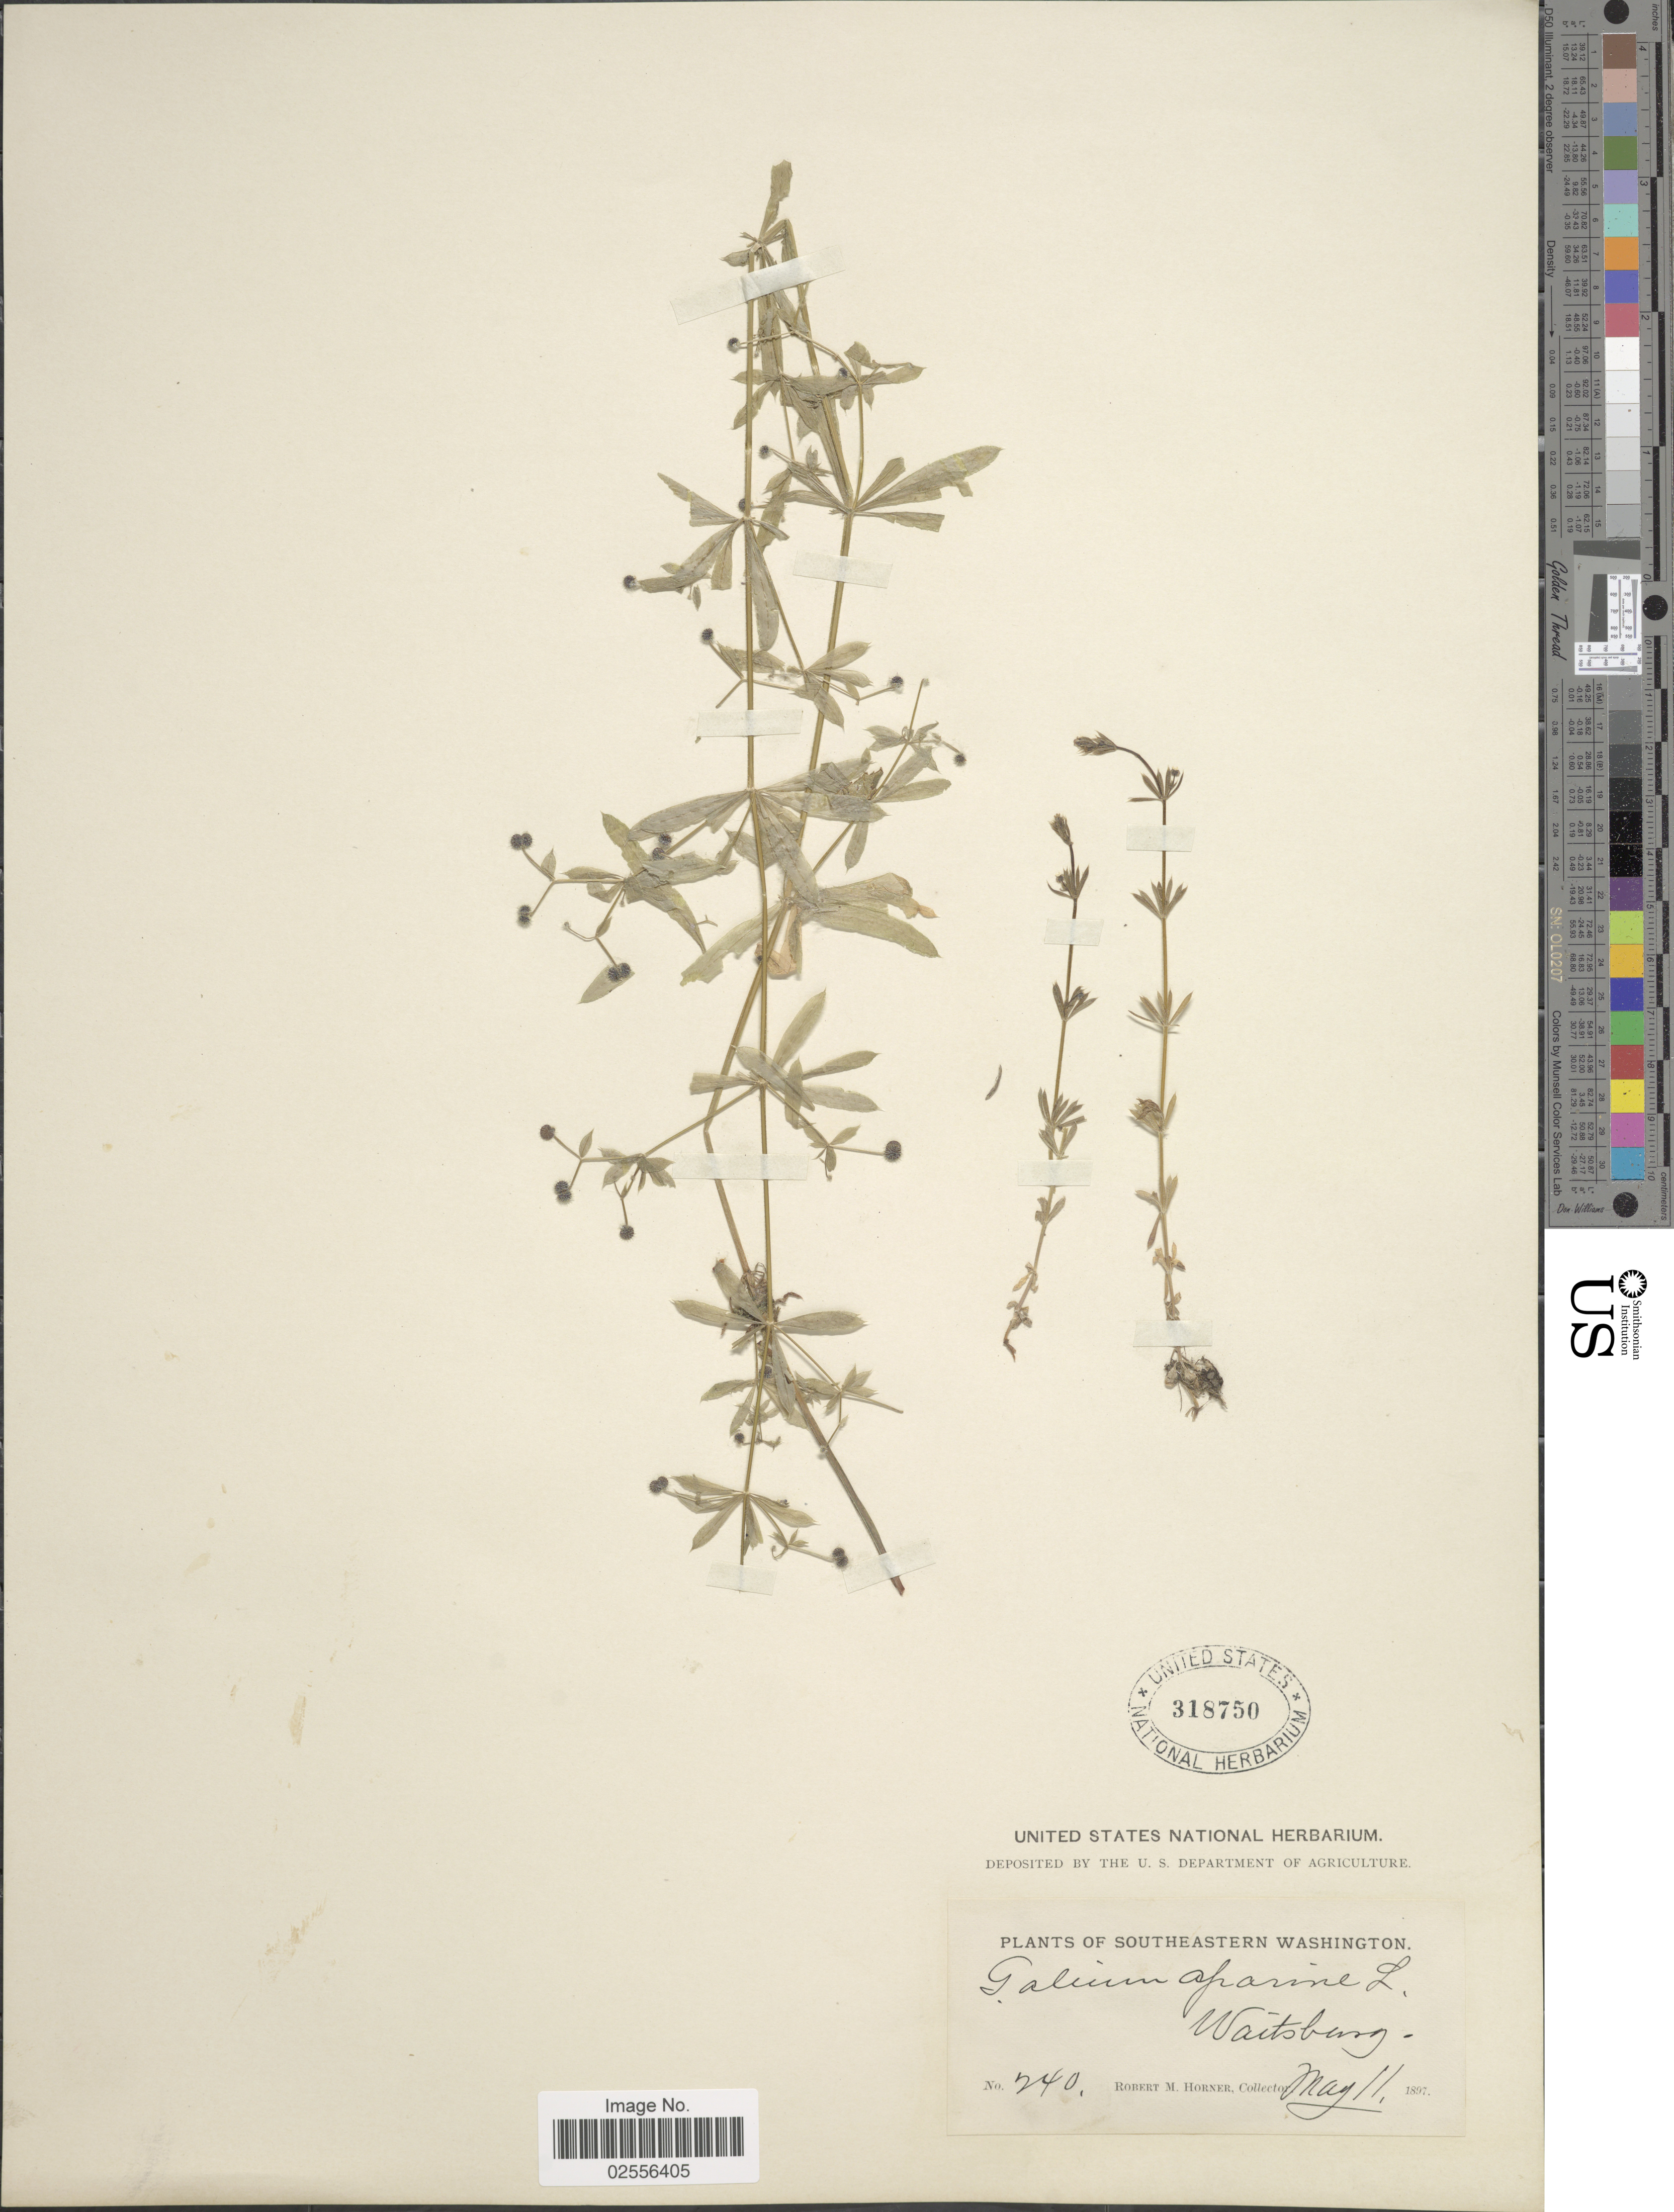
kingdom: Plantae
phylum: Tracheophyta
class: Magnoliopsida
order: Gentianales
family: Rubiaceae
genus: Galium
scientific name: Galium aparine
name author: L.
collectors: R. Horner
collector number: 240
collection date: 1897-05-11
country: United States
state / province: Washington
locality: Southeastern Washington. Waitsburg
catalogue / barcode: US 318750